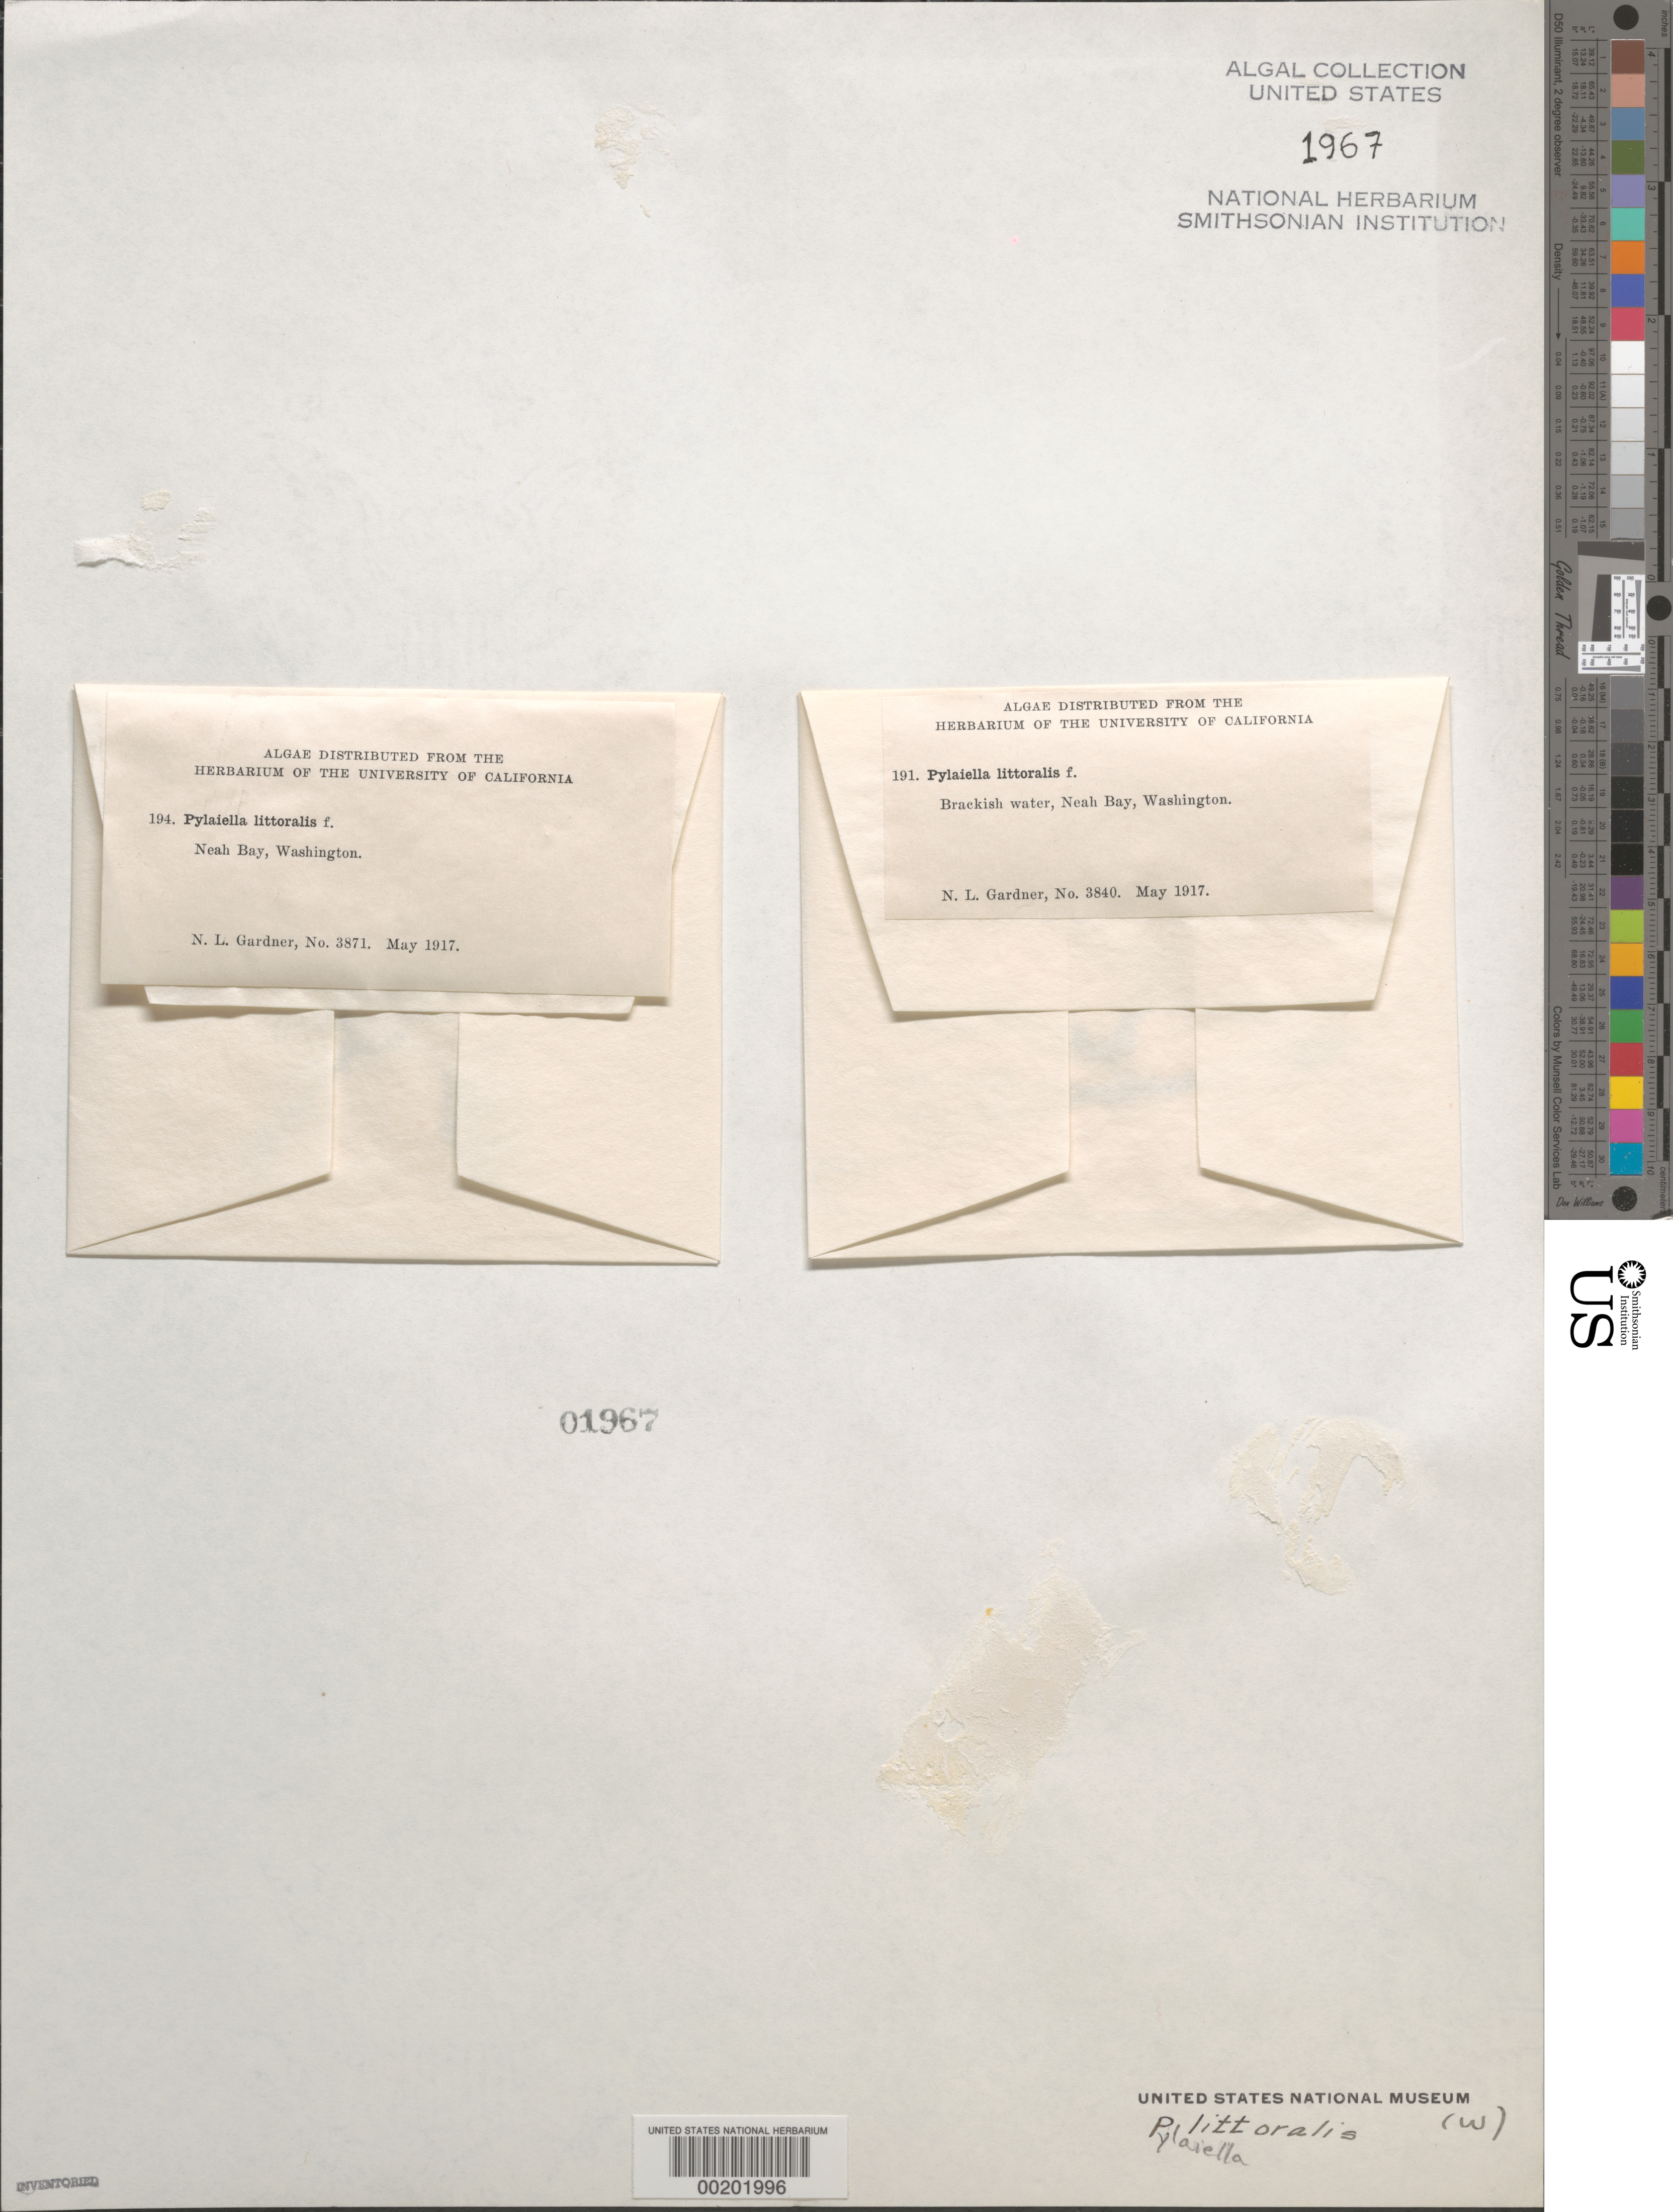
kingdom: Chromista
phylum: Ochrophyta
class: Phaeophyceae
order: Ectocarpales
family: Acinetosporaceae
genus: Pylaiella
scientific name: Pylaiella litoralis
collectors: N. Gardner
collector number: NLG 3840 & NLG 3871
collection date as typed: May 1917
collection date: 1917-05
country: United States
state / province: Washington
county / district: Clallam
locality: Neah Bay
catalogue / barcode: US 1967